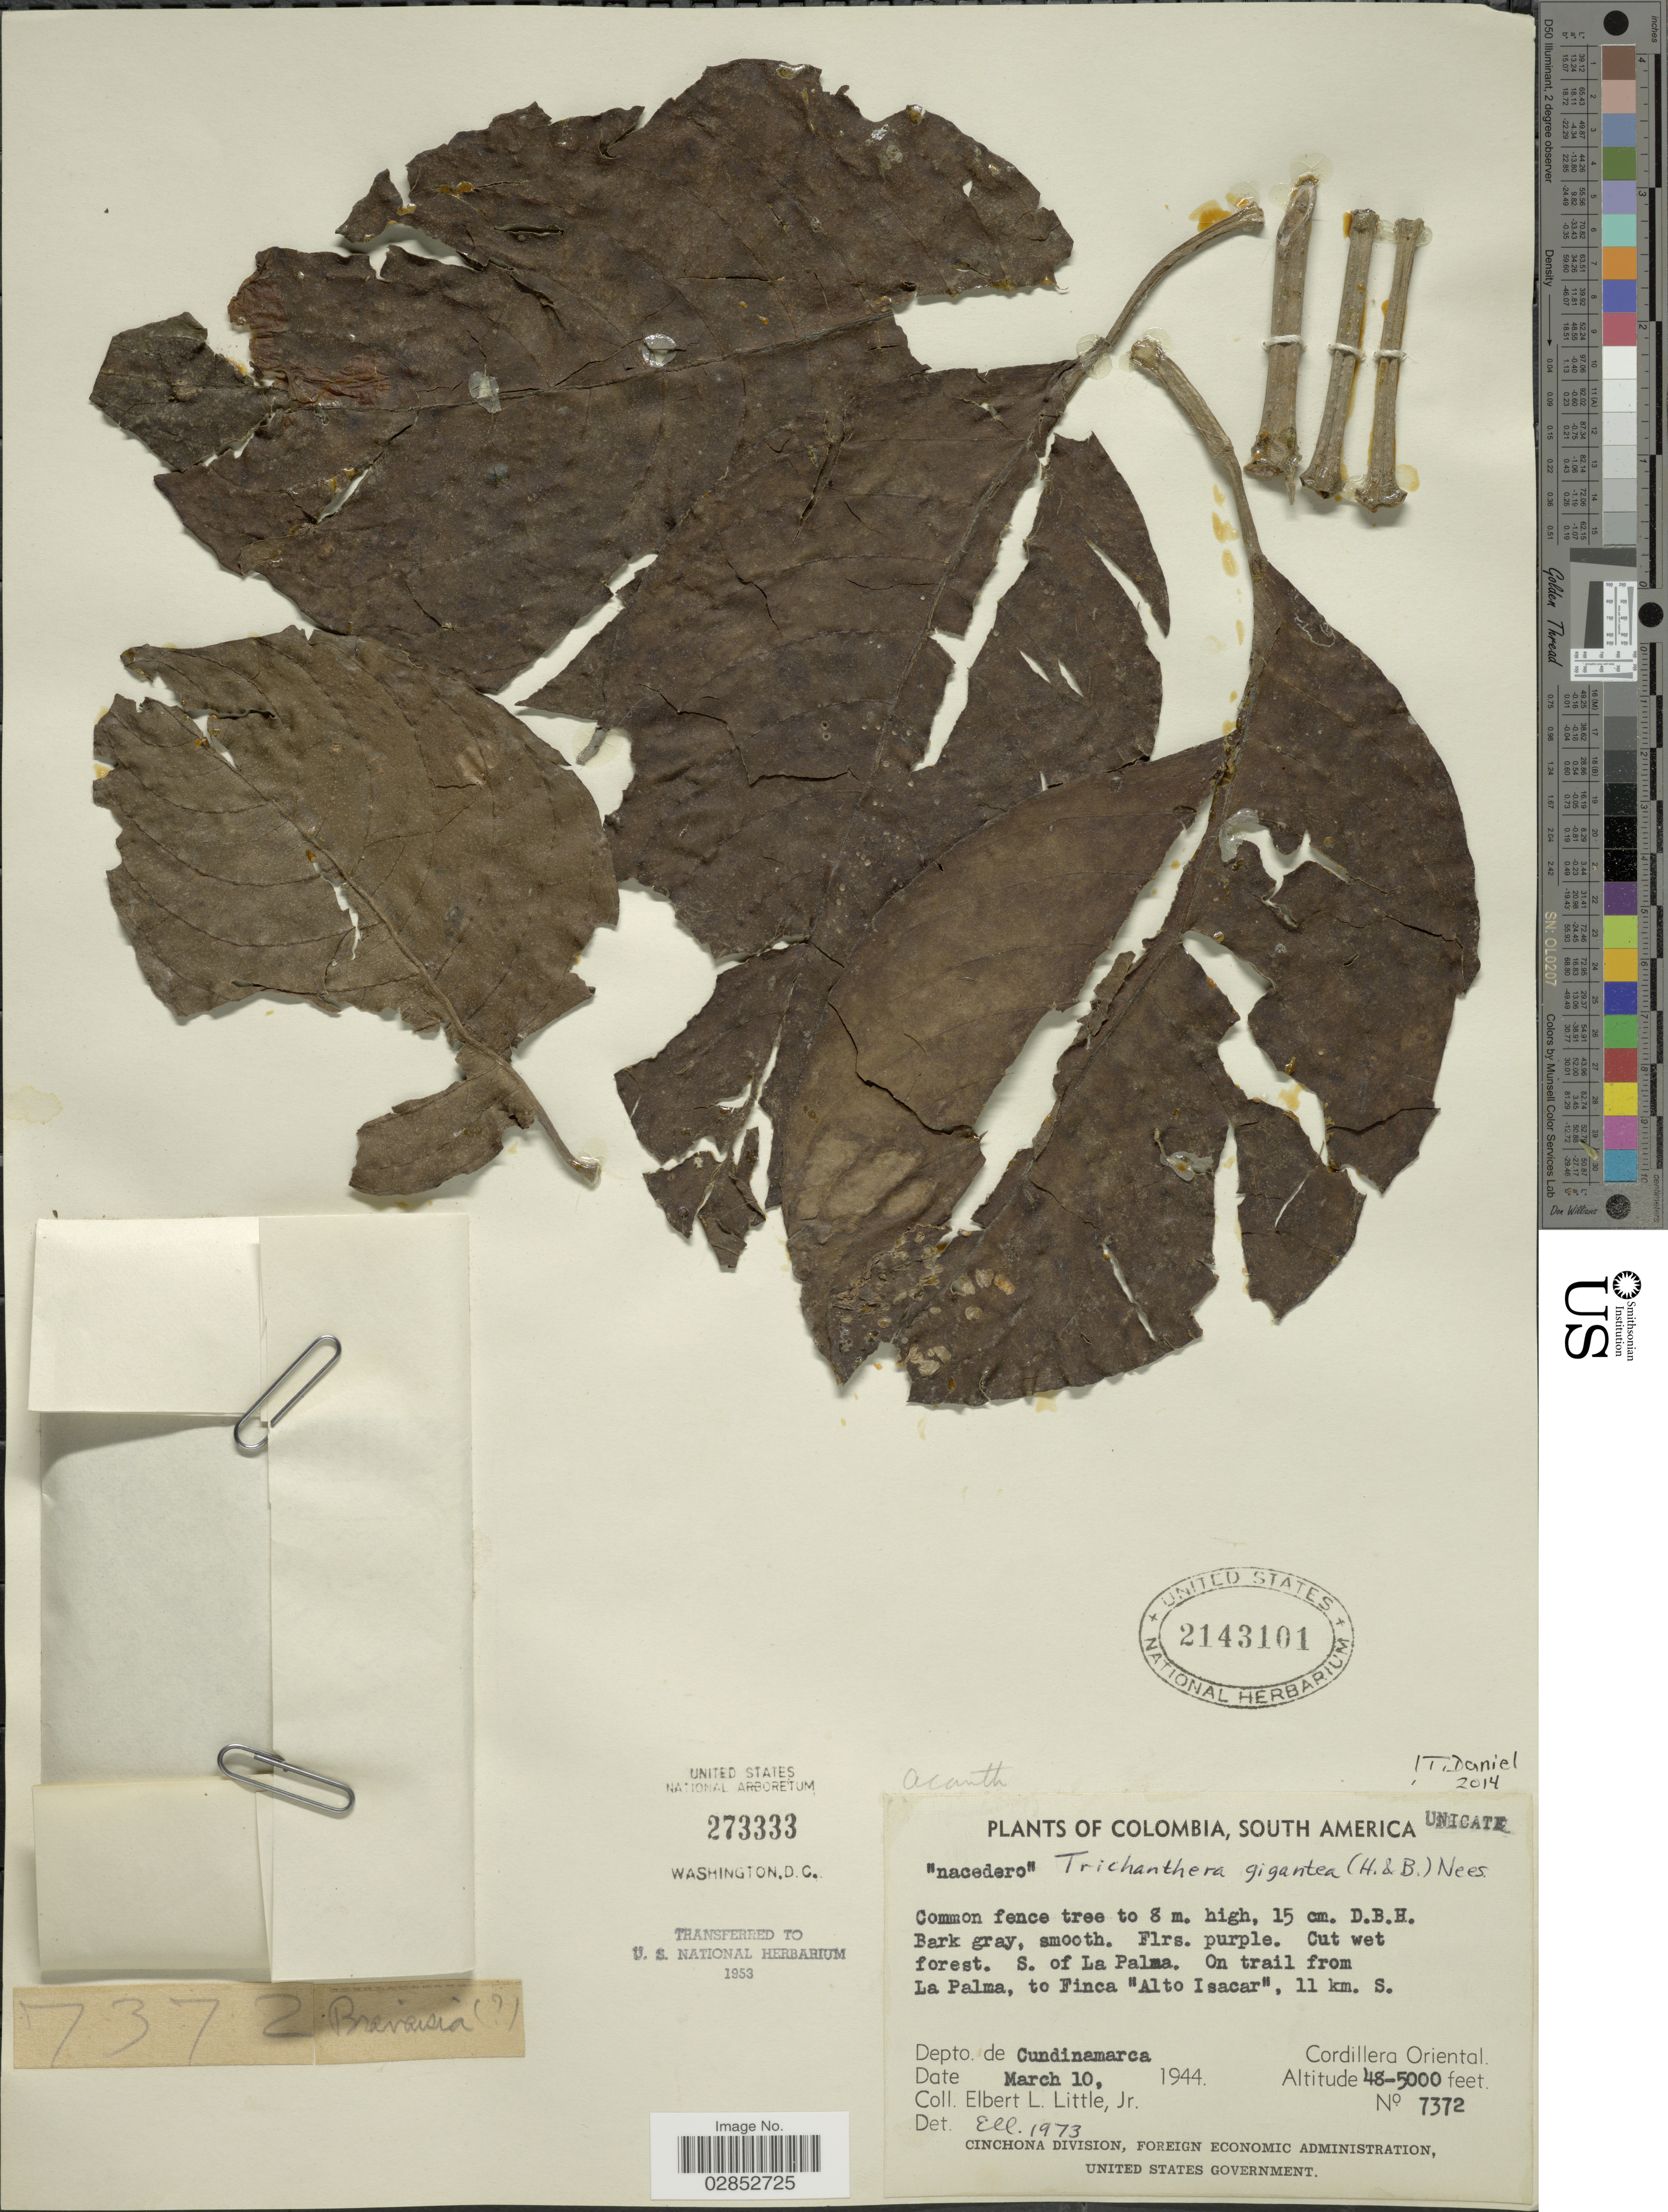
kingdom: Plantae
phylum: Tracheophyta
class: Magnoliopsida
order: Lamiales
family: Acanthaceae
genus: Trichanthera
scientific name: Trichanthera gigantea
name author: (Bonpl.) Nees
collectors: E. L. Little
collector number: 7372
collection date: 1944-03-10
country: Colombia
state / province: Cundinamarca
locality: S. of La Palma. On trail from La Palma, to Finca "Alto Isacar", 11 km. S. Depto de Cundinamarca. Cordillera Oriental.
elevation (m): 1463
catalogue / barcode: US 2143101